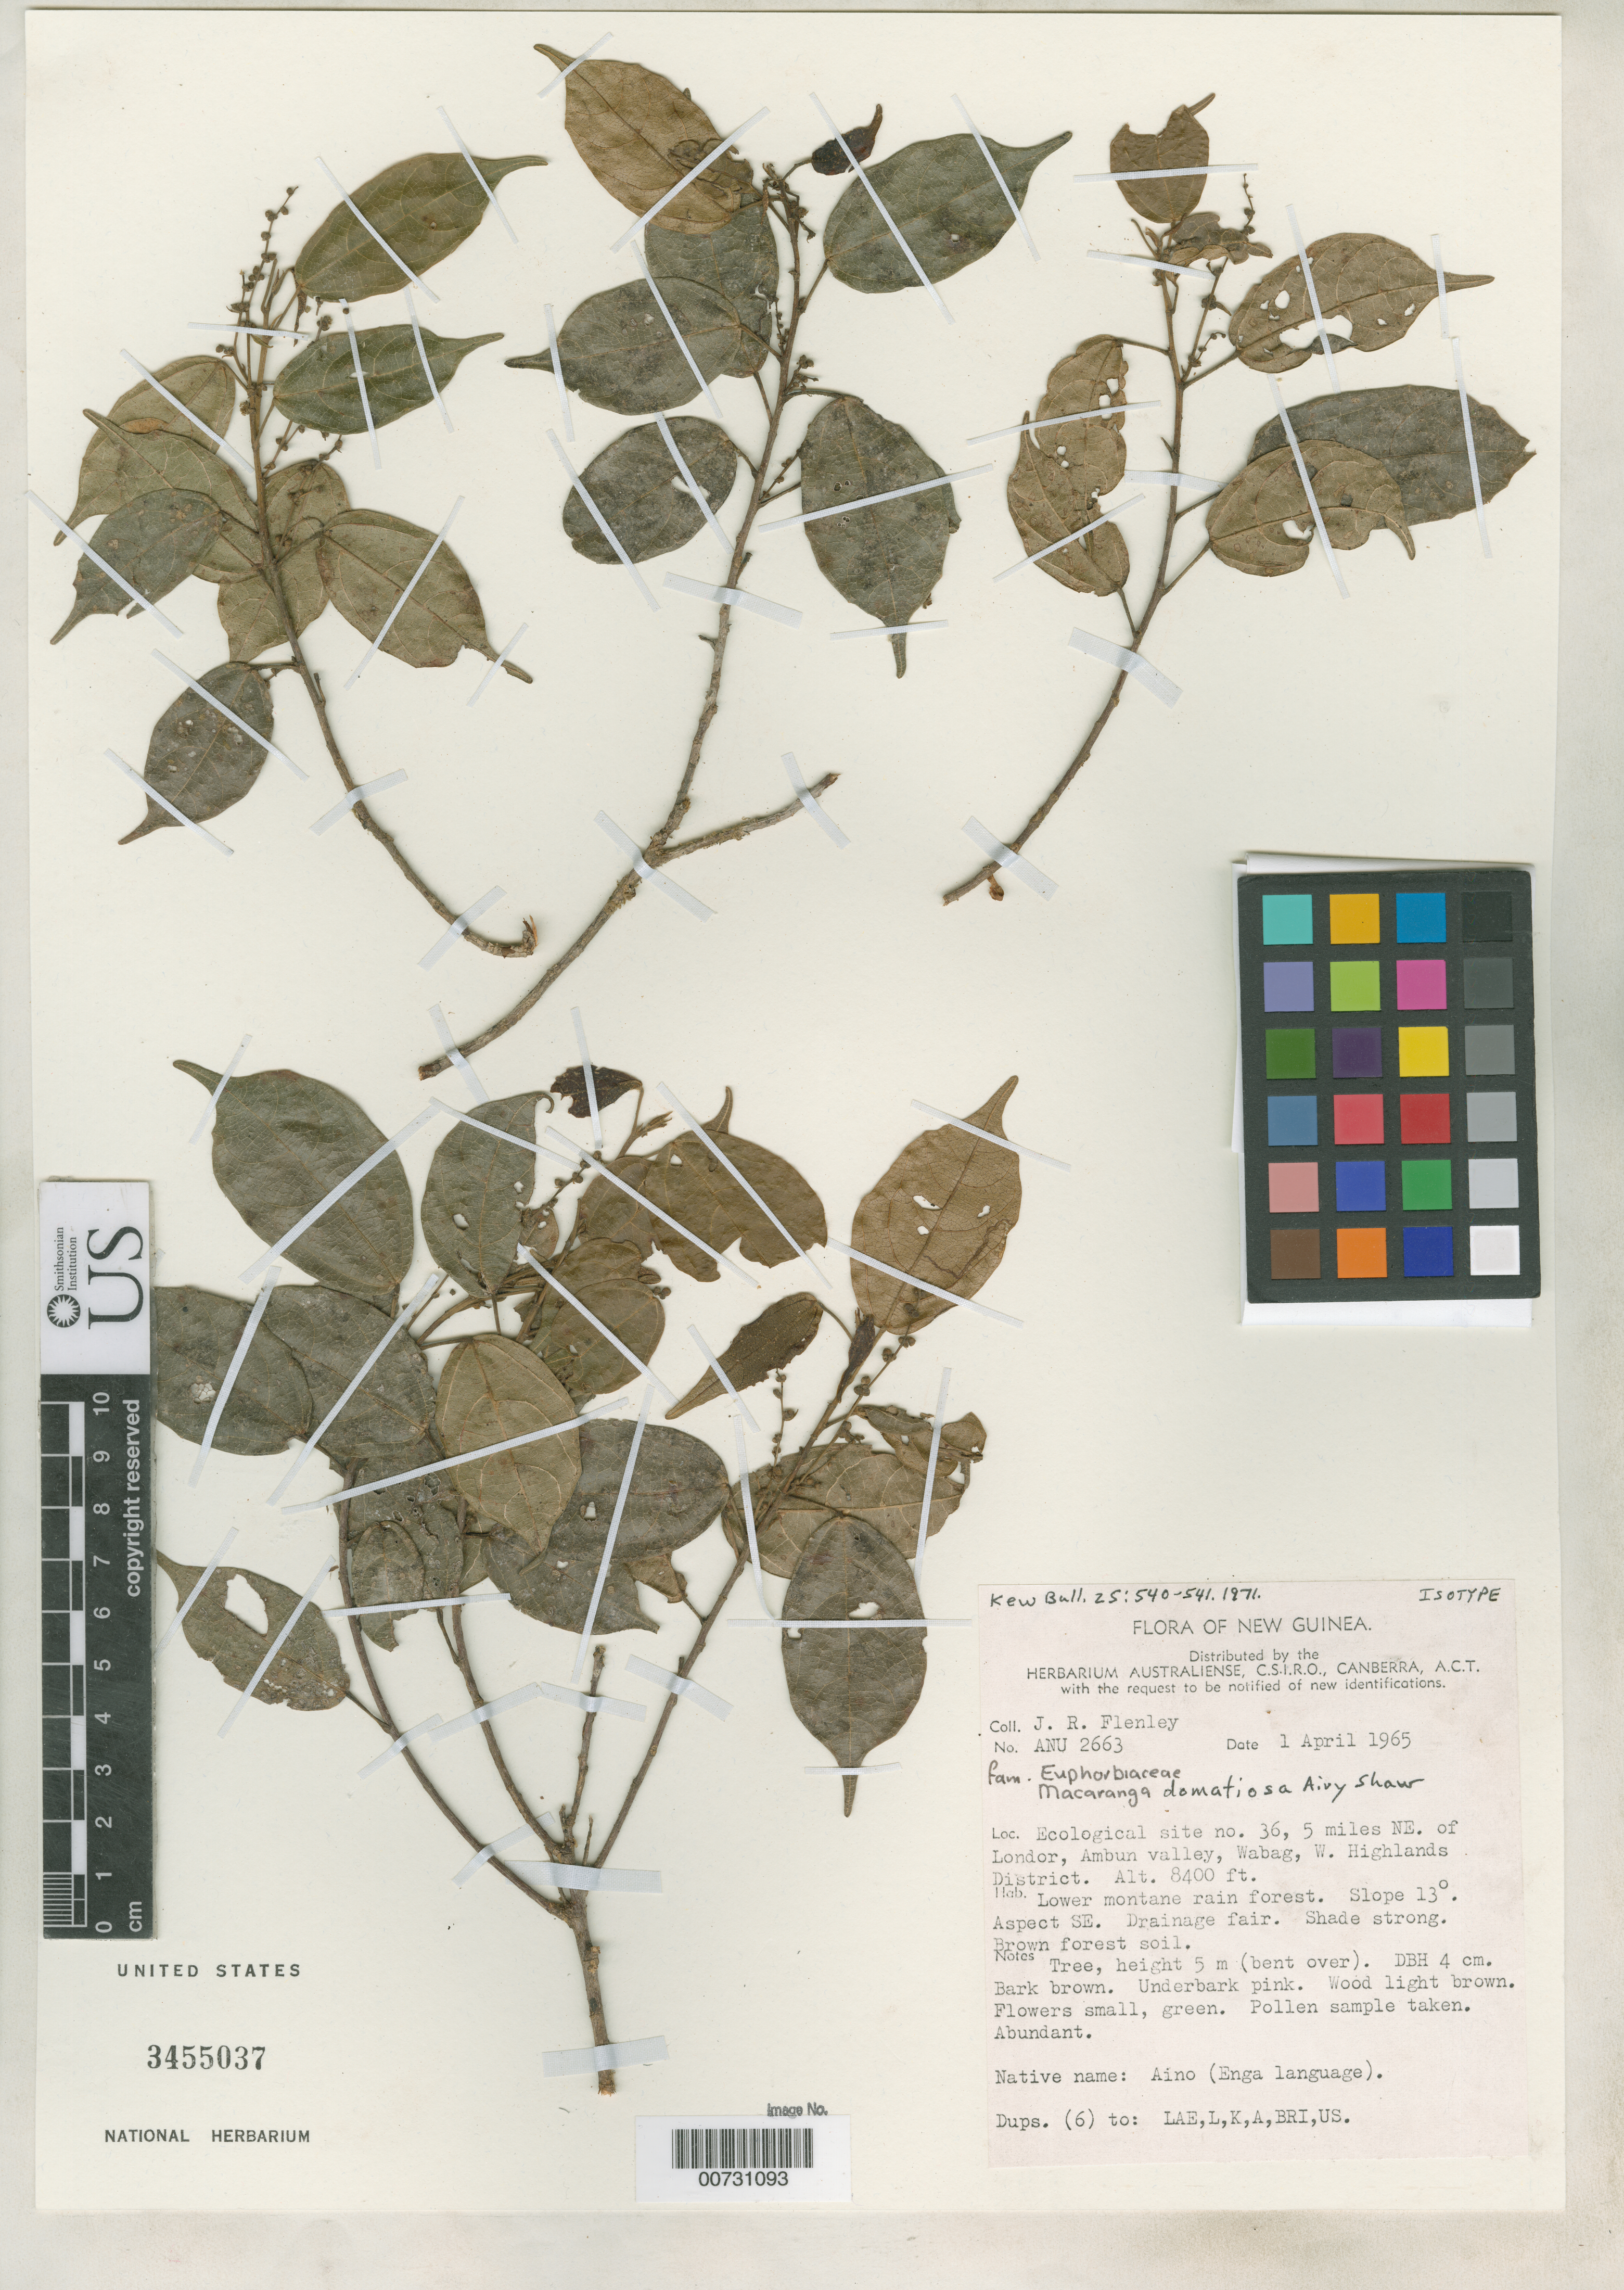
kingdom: Plantae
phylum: Tracheophyta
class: Magnoliopsida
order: Malpighiales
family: Euphorbiaceae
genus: Macaranga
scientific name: Macaranga domatiosa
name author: Airy Shaw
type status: Isotype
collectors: J. Flenley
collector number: ANU 2663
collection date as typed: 01 Apr 1965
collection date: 1965-04-01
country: Papua New Guinea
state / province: Gulf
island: New Guinea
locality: Ecological site no. 36, 5 miles NE of Londor, Ambun valley, Wabag, W. Highlands District.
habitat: Lower montane rain forest. Slope 13°. Aspect SE. Drainage fair. Shade strong. Brown forest soil.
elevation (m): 2560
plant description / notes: Common name: Aino (Enga language)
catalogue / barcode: US 3455037